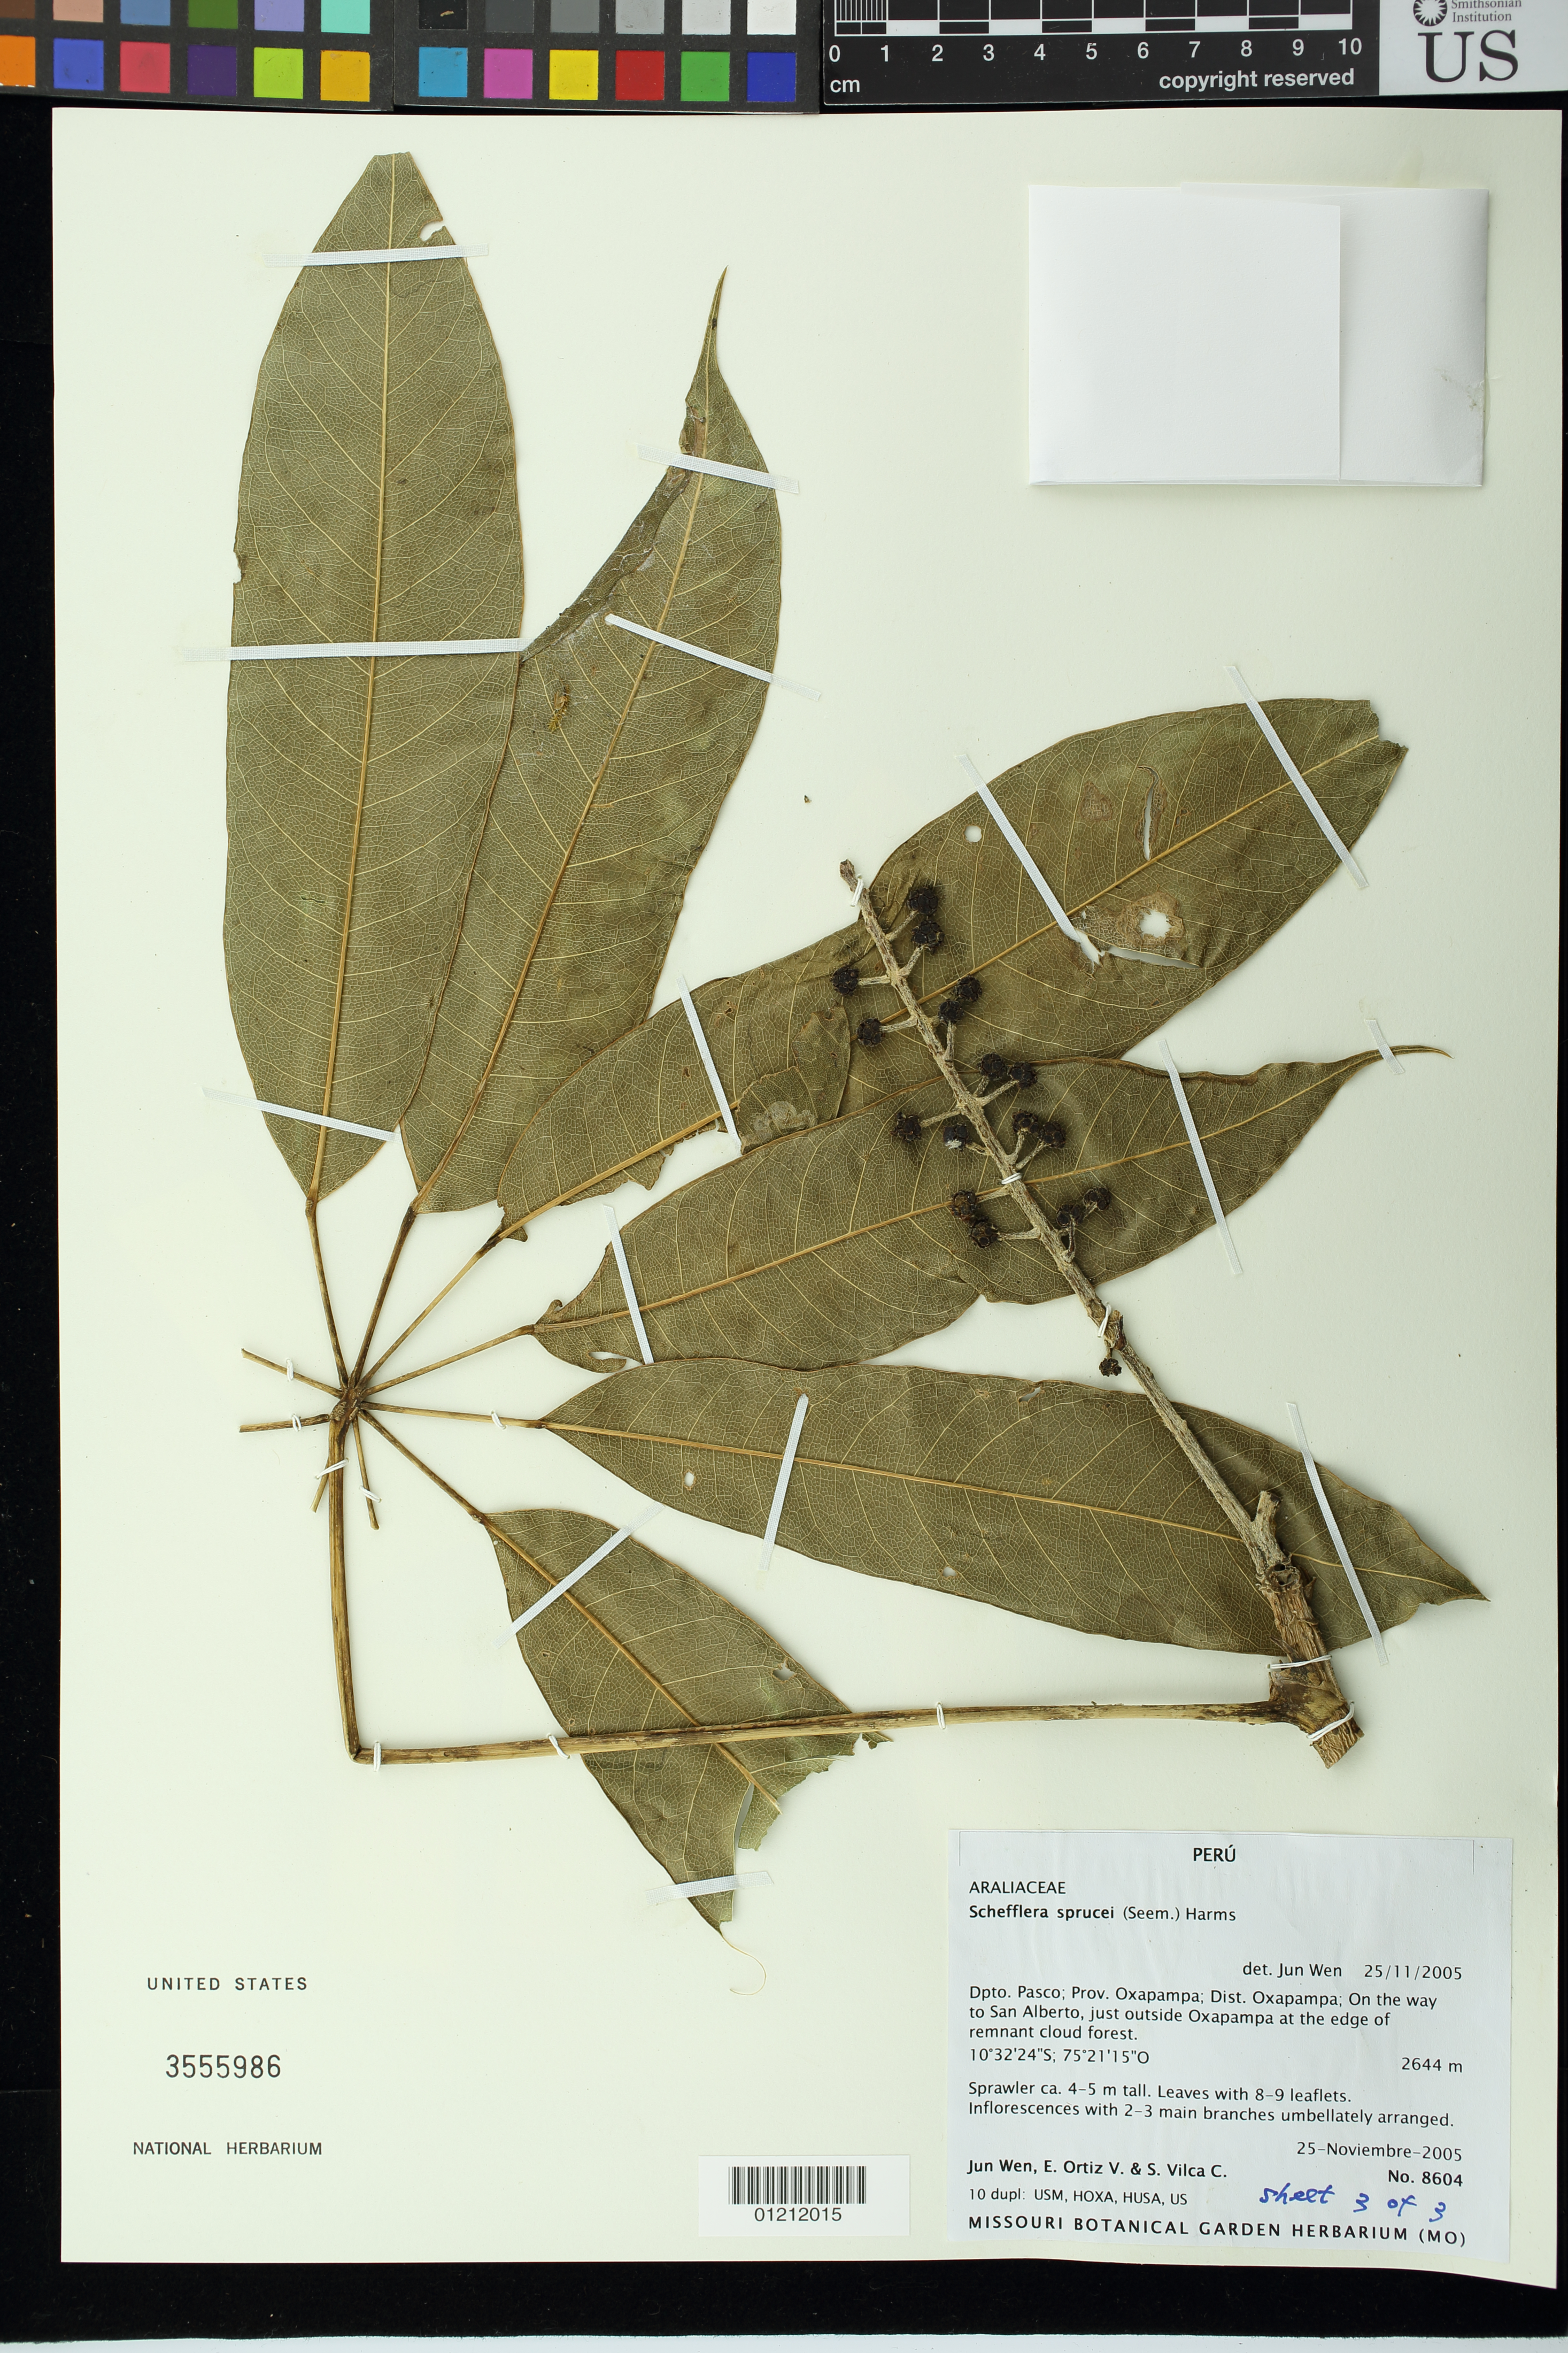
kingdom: Plantae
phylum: Tracheophyta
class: Magnoliopsida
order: Apiales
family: Araliaceae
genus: Schefflera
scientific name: Schefflera sprucei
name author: (Seem.) Harms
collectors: J. Wen, E. Ortiz V. & S. Vilca C.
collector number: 8604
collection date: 2005-11-25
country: Peru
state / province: Pasco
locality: Prov. Oxapampa; Dist. Oxapampa; On the way to San Alberto, just outside Oxapampa at the edge of remnant clout forest.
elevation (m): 2644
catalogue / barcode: US 3555986